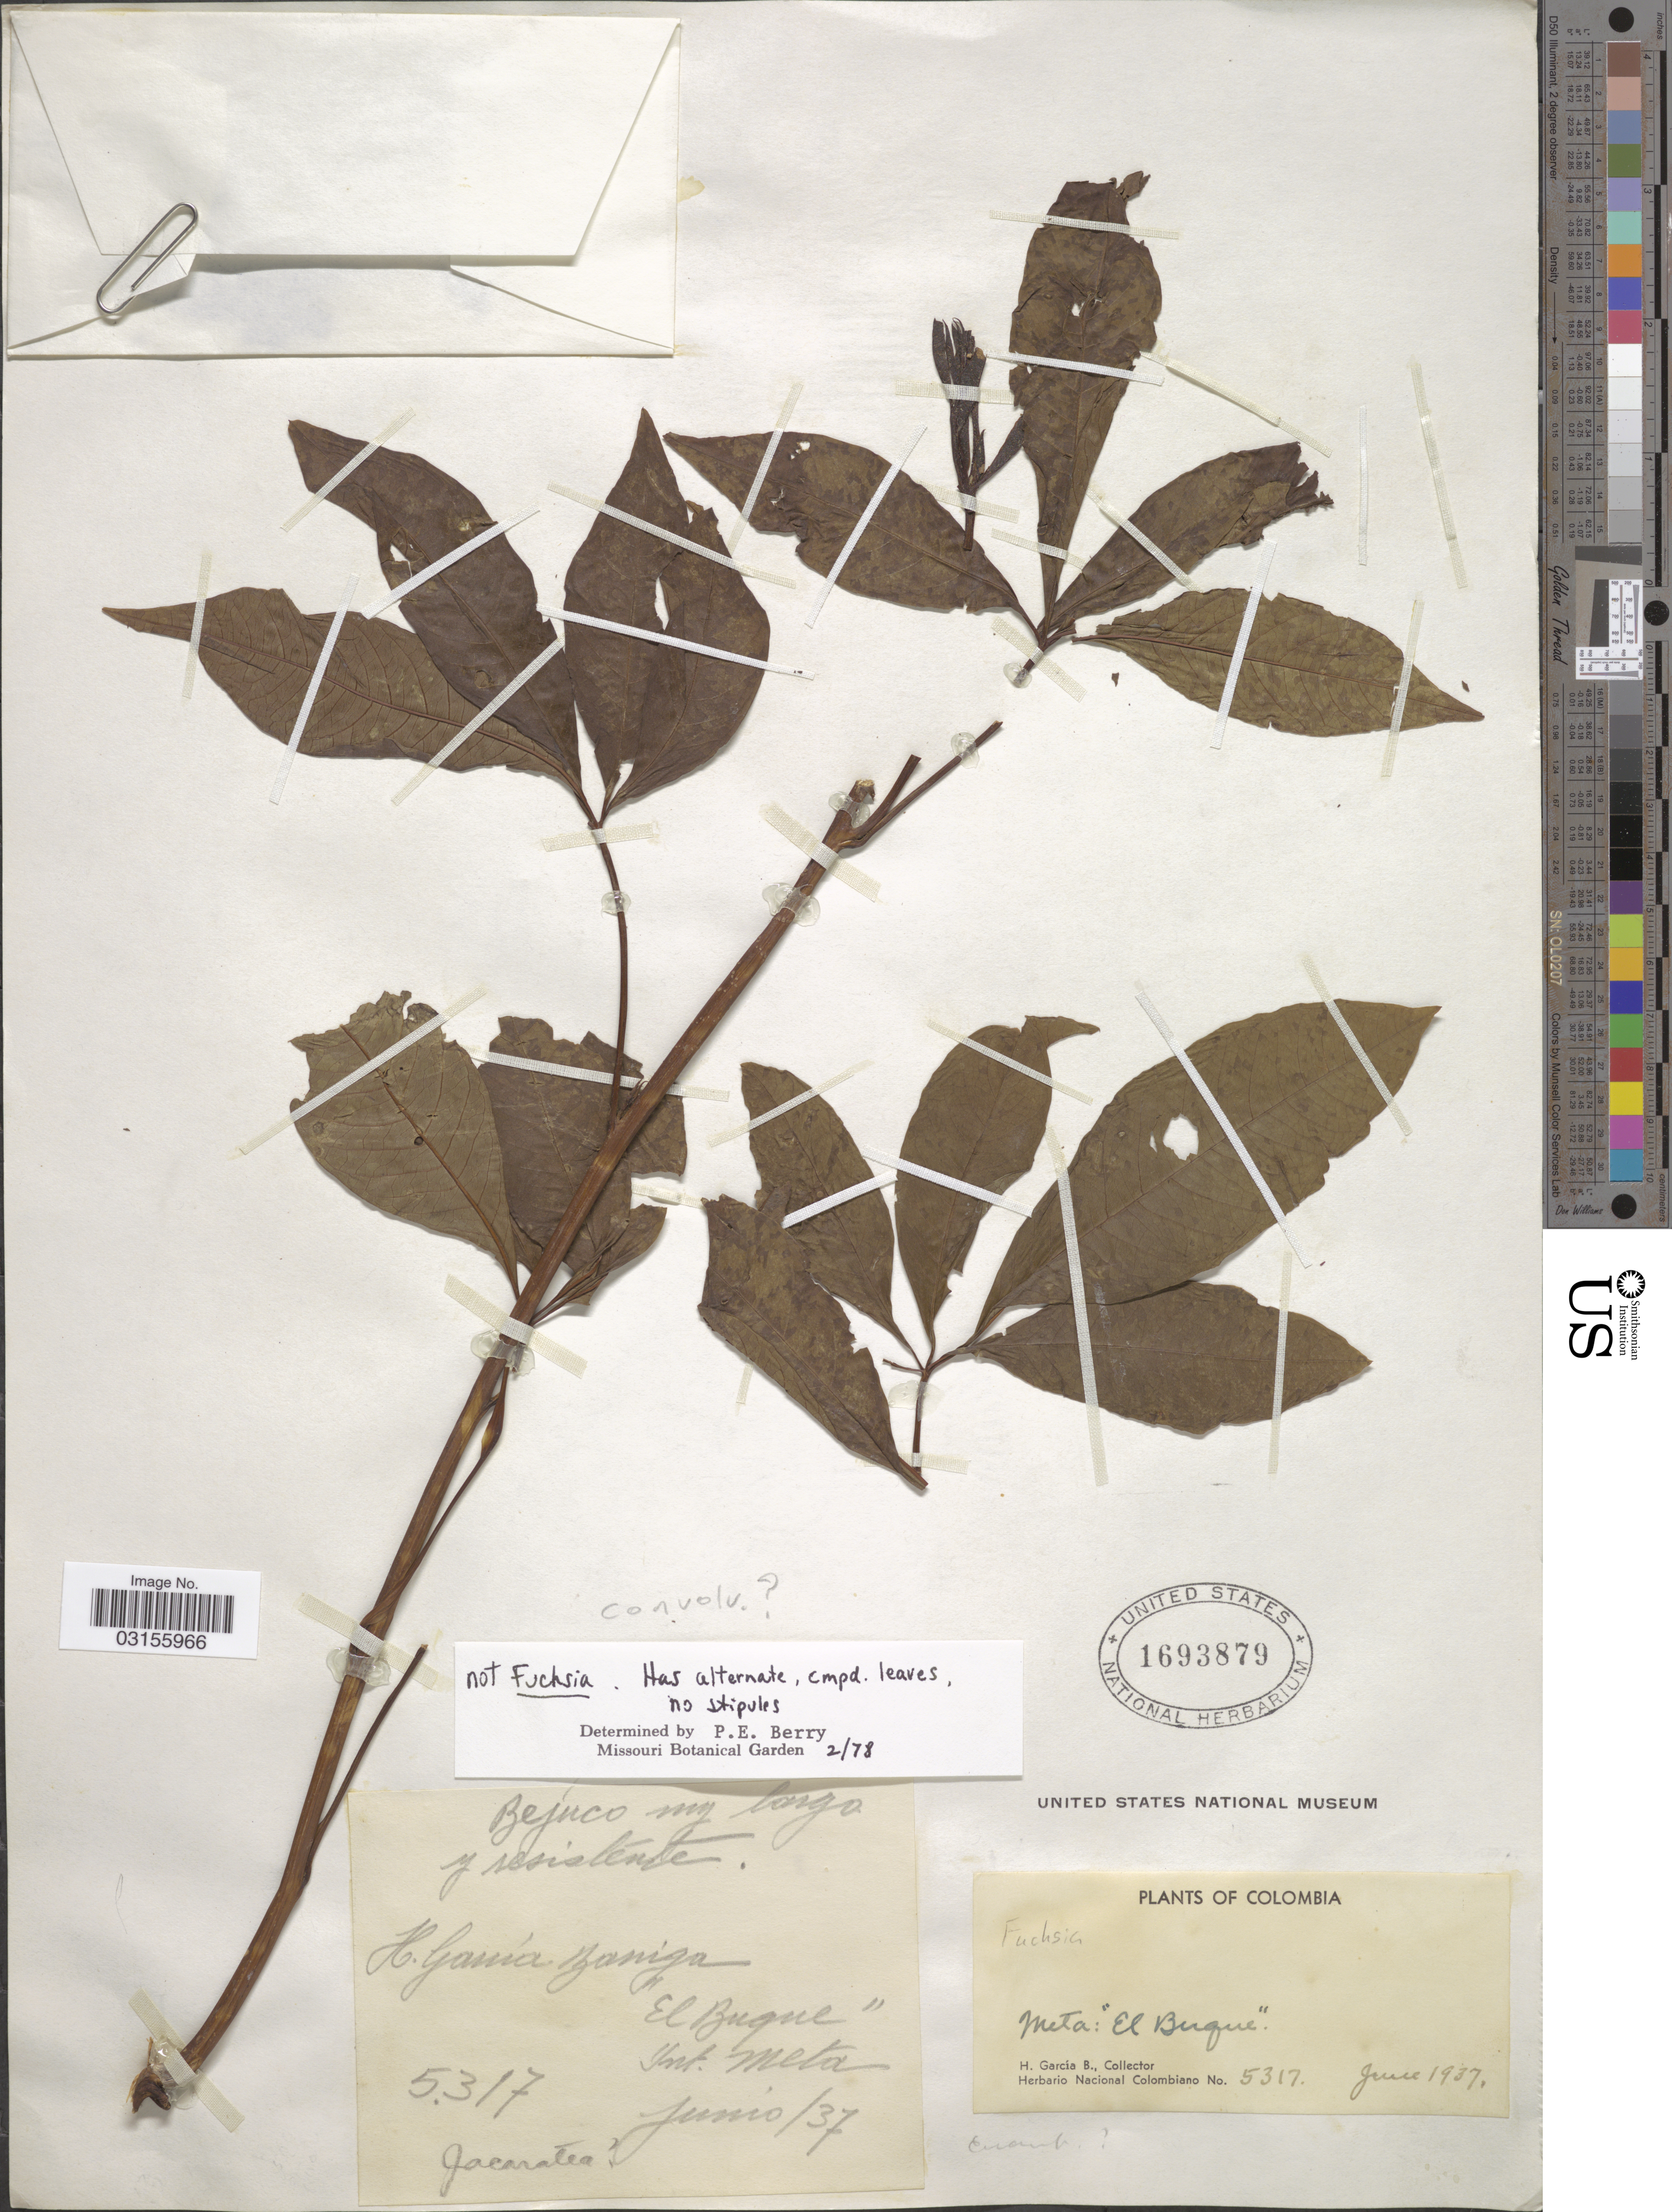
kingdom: Plantae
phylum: Tracheophyta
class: Magnoliopsida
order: Solanales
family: Convolvulaceae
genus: Distimake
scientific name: Distimake macrocalyx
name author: (Ruiz & Pav.) A. R. Simões & Staples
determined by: Staples, G. W.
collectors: H. García Barriga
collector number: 5317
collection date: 1937-06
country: Colombia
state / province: Meta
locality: El Buque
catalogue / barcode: US 1693879